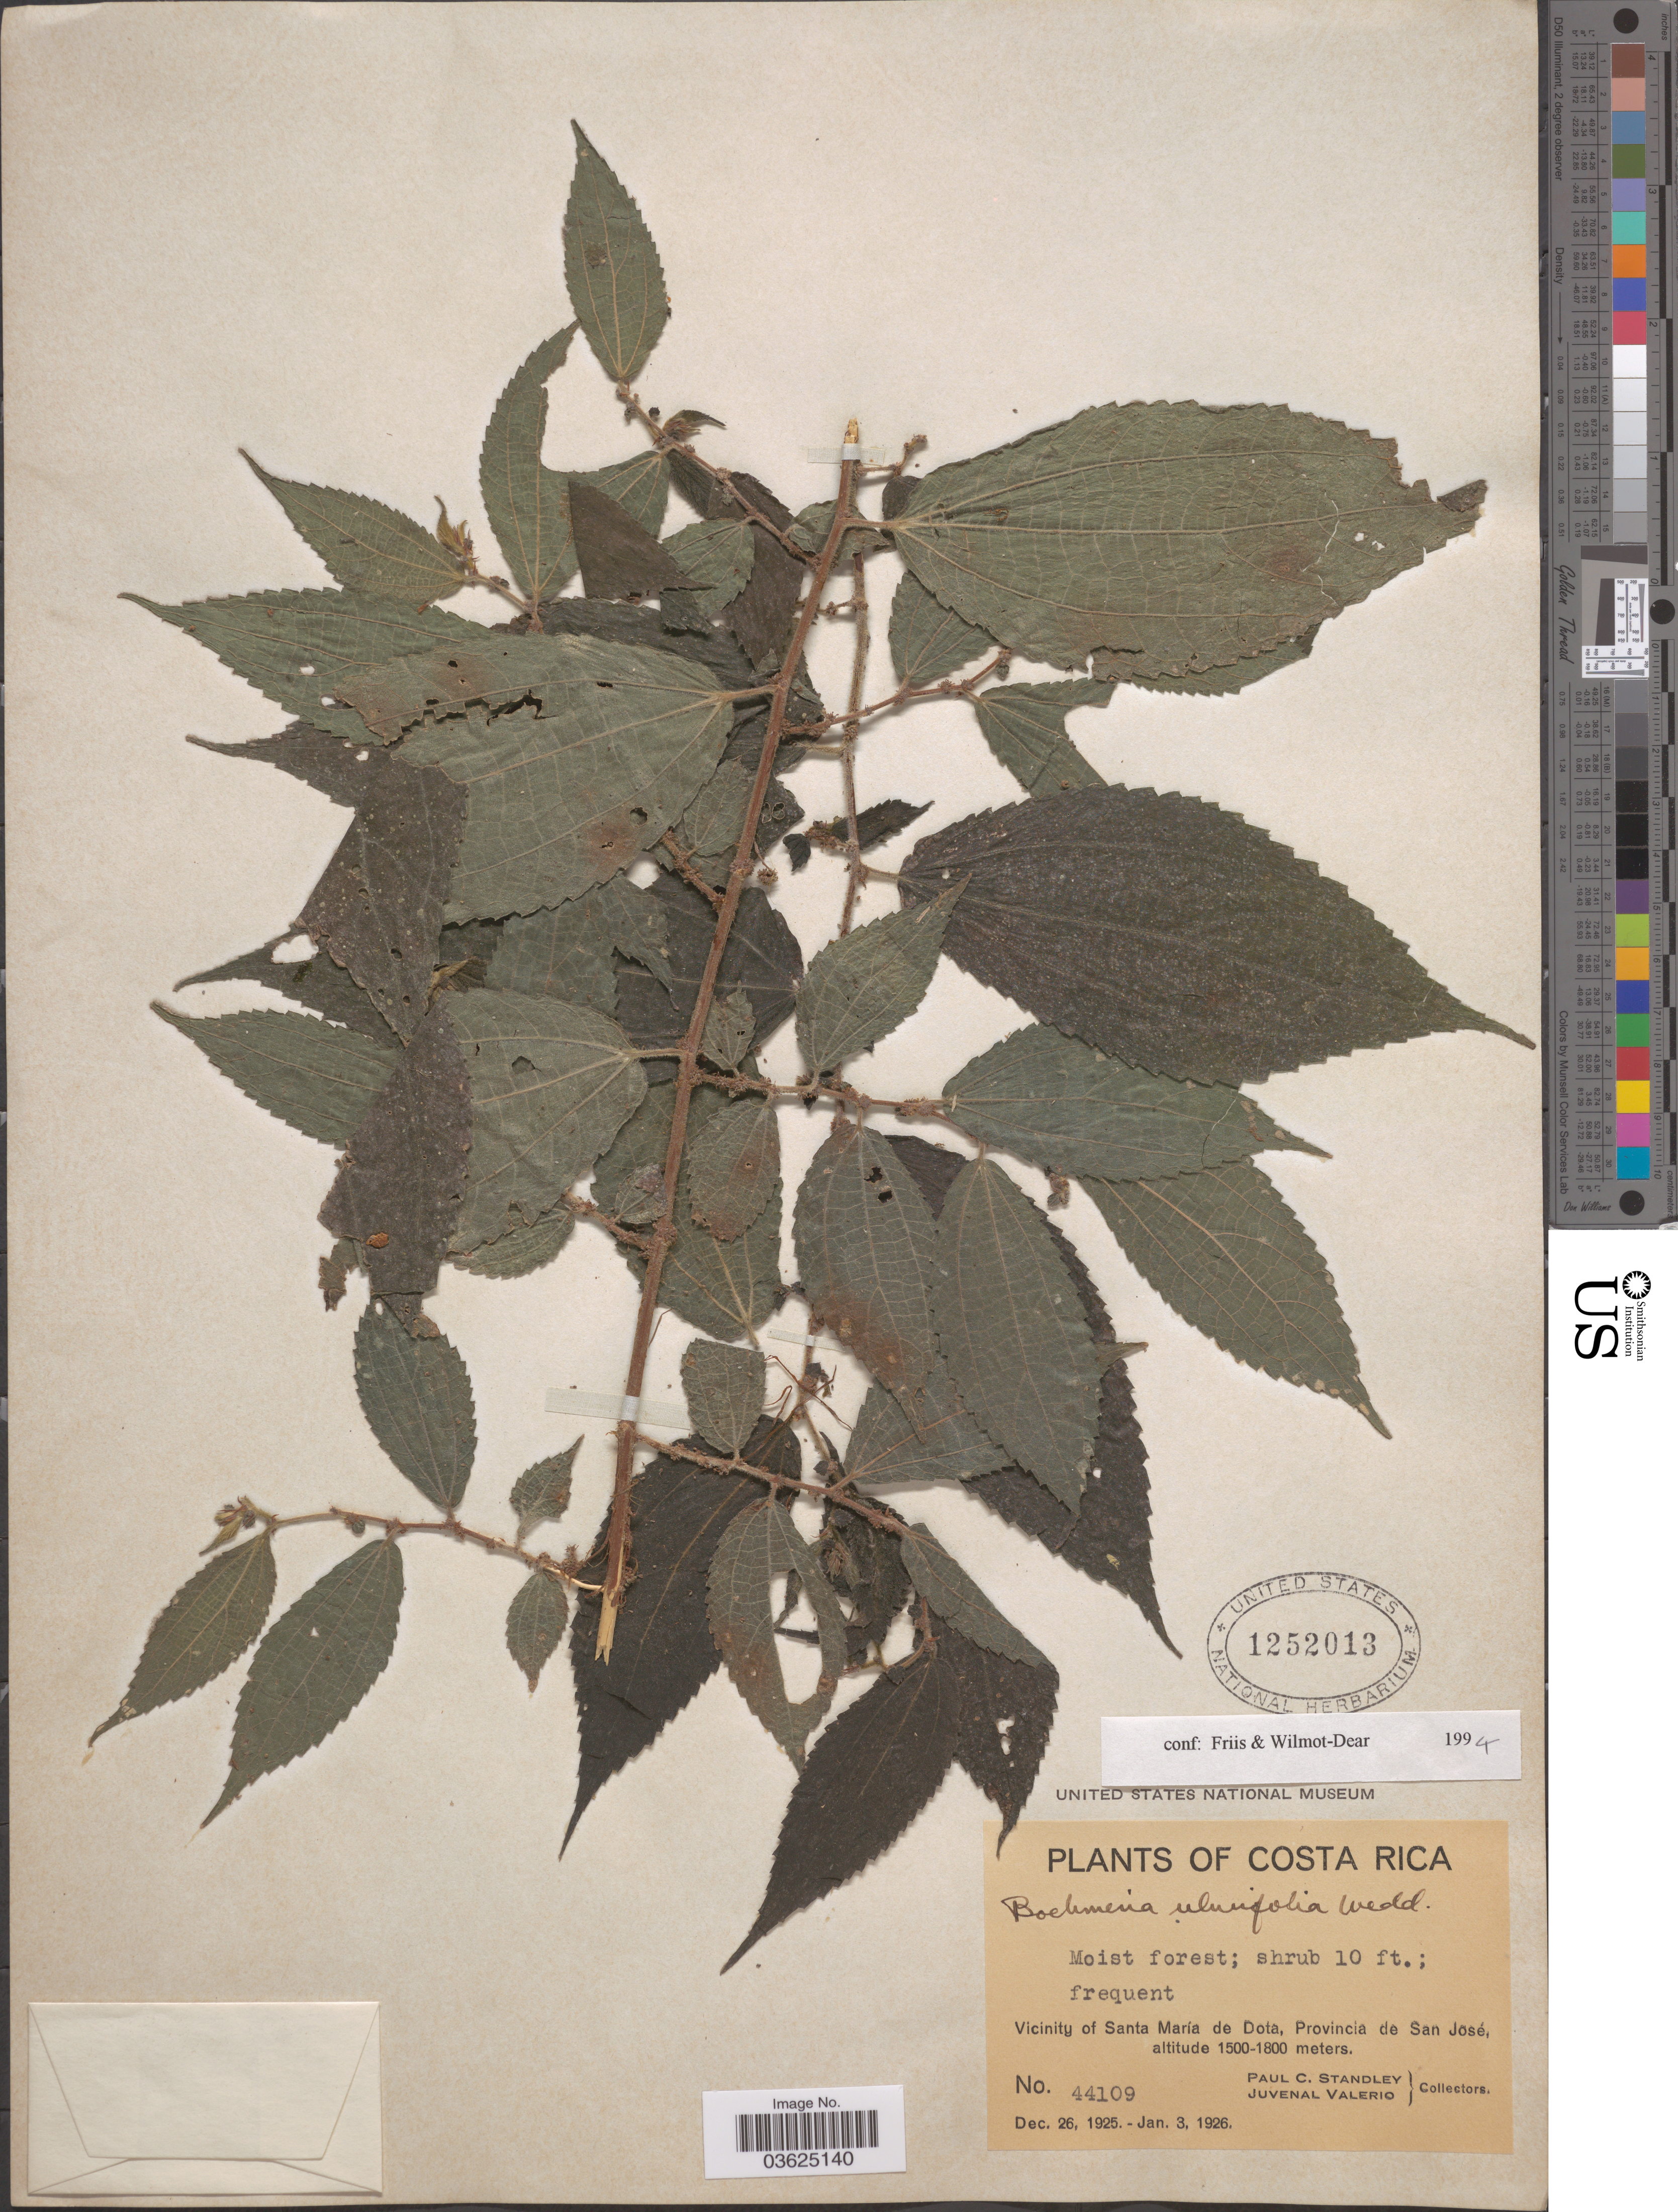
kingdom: Plantae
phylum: Tracheophyta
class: Magnoliopsida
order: Rosales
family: Urticaceae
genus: Boehmeria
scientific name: Boehmeria ulmifolia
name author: Wedd.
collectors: P. C. Standley & J. Valerio R.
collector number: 44109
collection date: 1925-12-26/1926-01-03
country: Costa Rica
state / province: San José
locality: Vicinity of Santa María de Dota.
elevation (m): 1500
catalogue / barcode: US 1252013